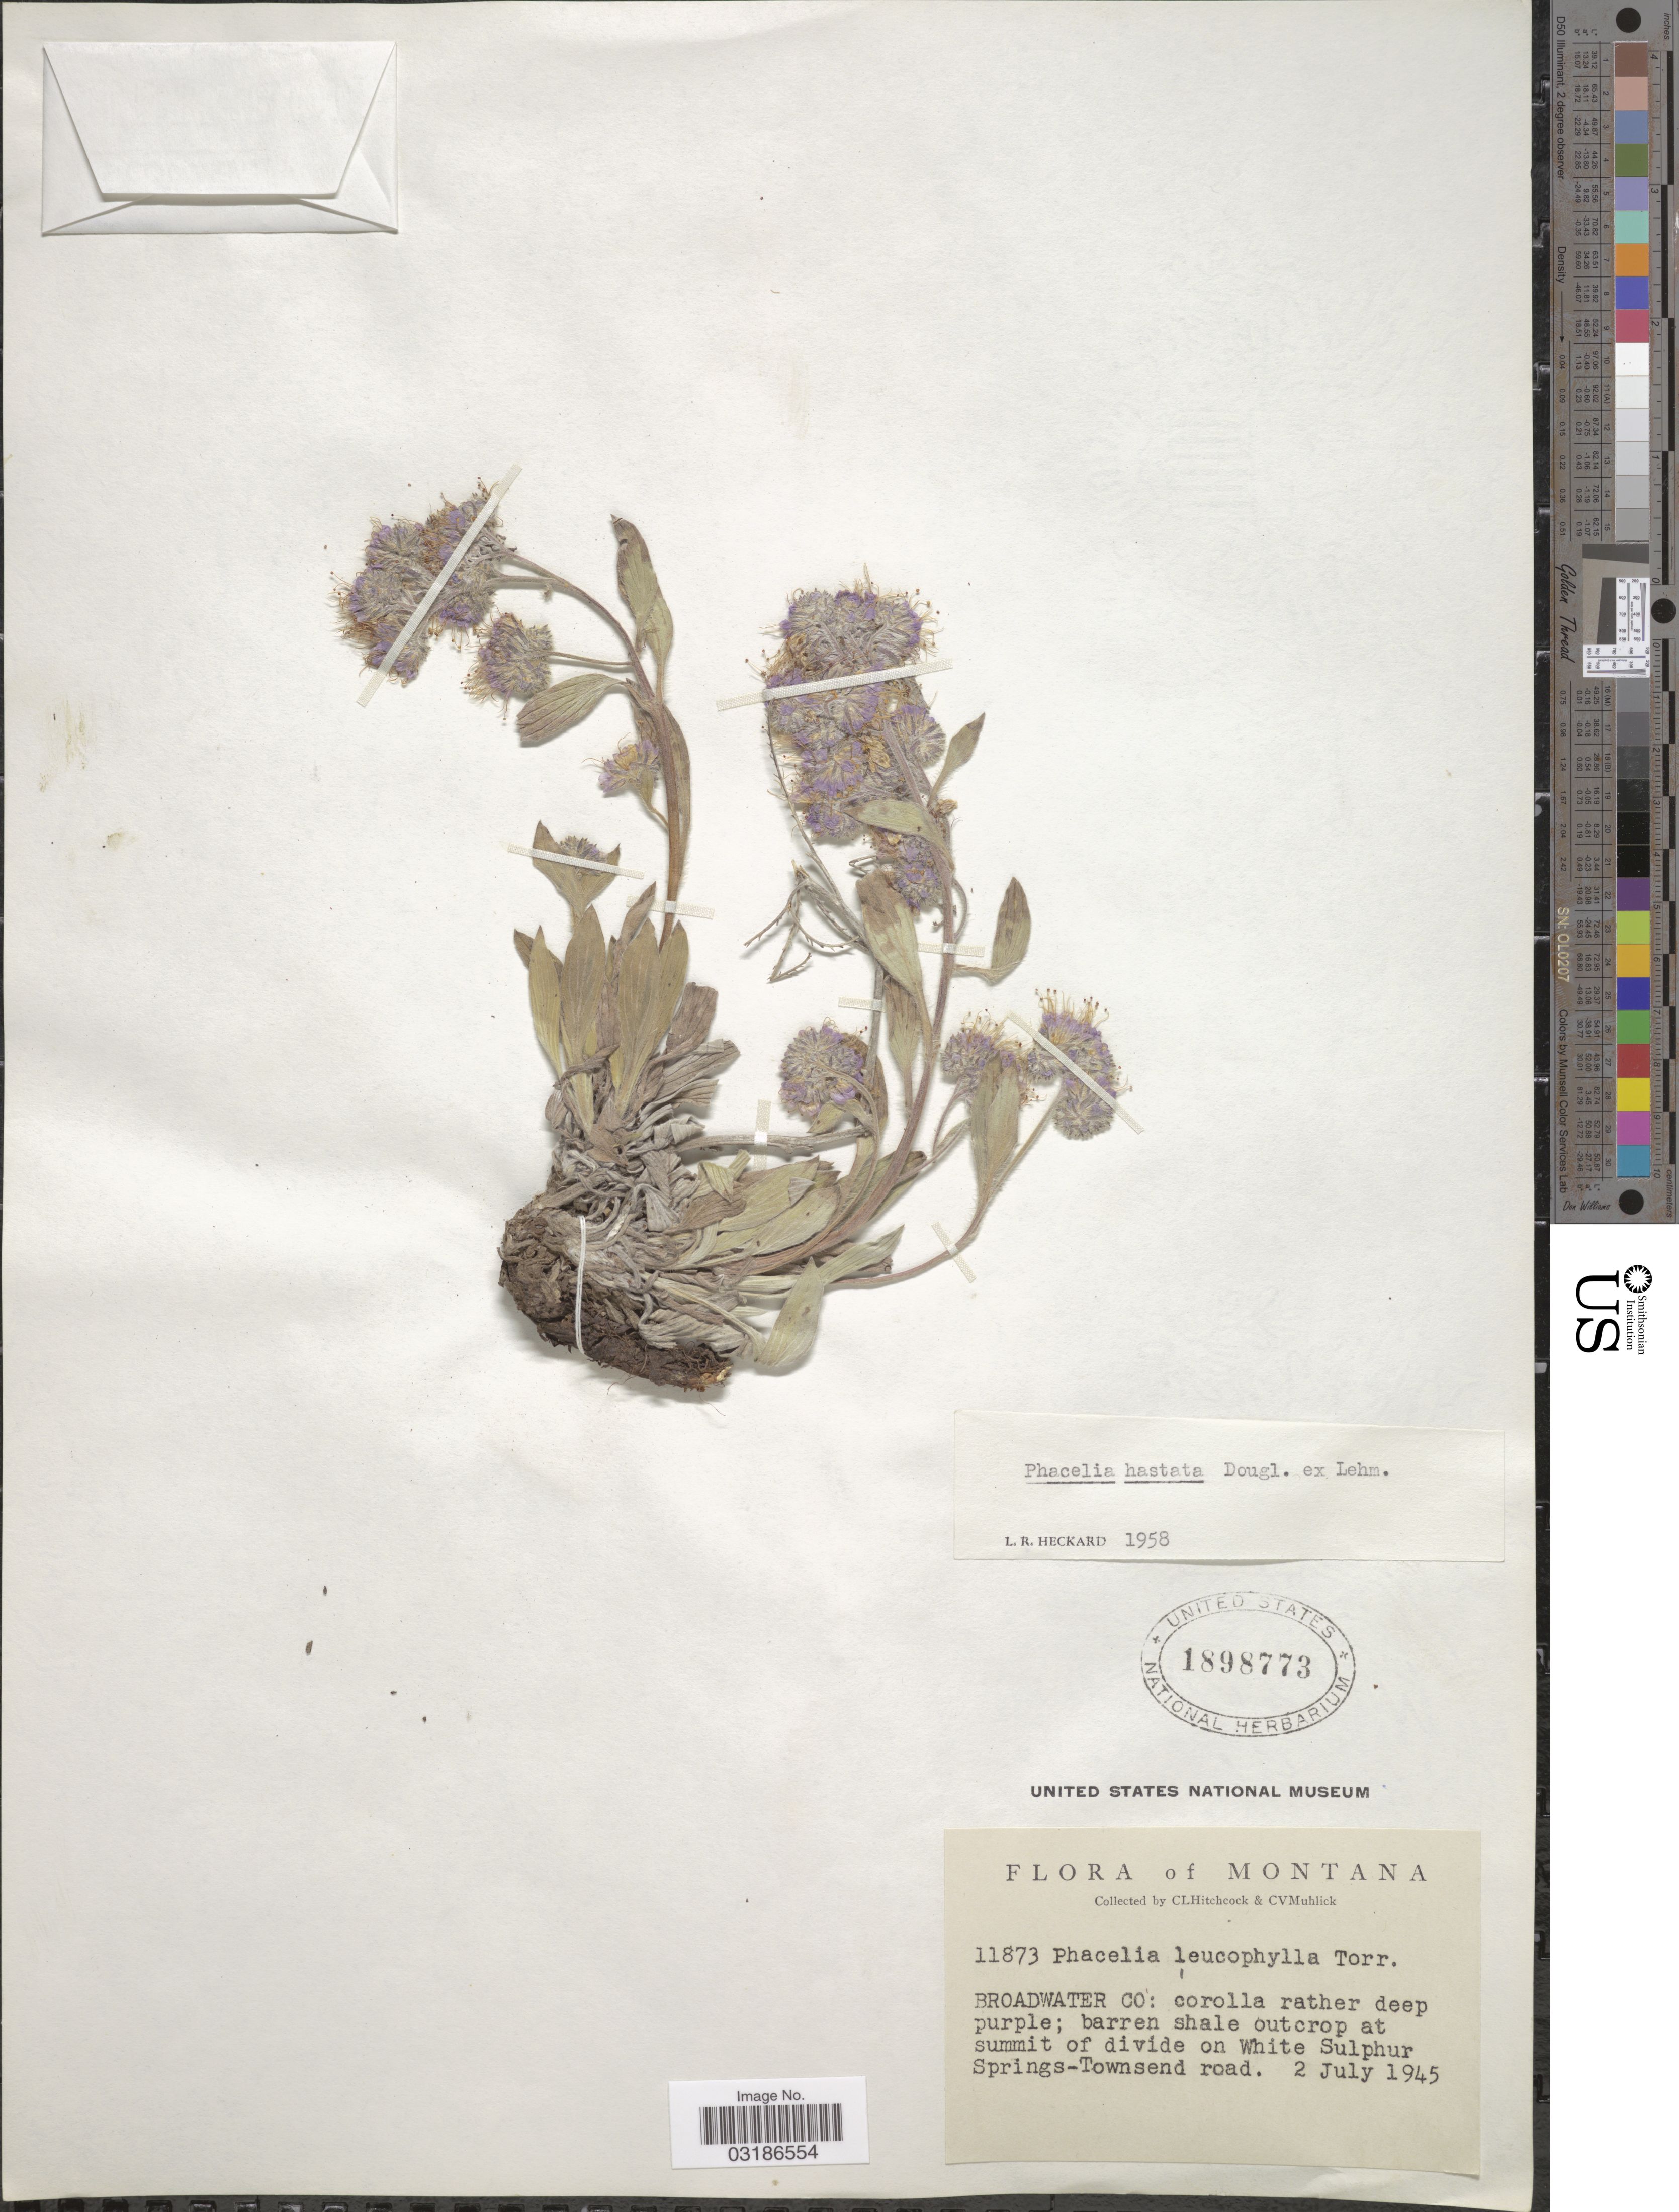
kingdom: Plantae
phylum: Tracheophyta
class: Magnoliopsida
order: Boraginales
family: Hydrophyllaceae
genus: Phacelia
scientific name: Phacelia hastata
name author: Douglas ex Lehm.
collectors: C. L. Hitchcock & C. V. Muhlick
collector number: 11873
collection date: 1945-07-02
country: United States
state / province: Montana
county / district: Broadwater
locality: Barren shale outcrop at summit of divide on White Sulphur Springs-Townsend road.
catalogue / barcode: US 1898773